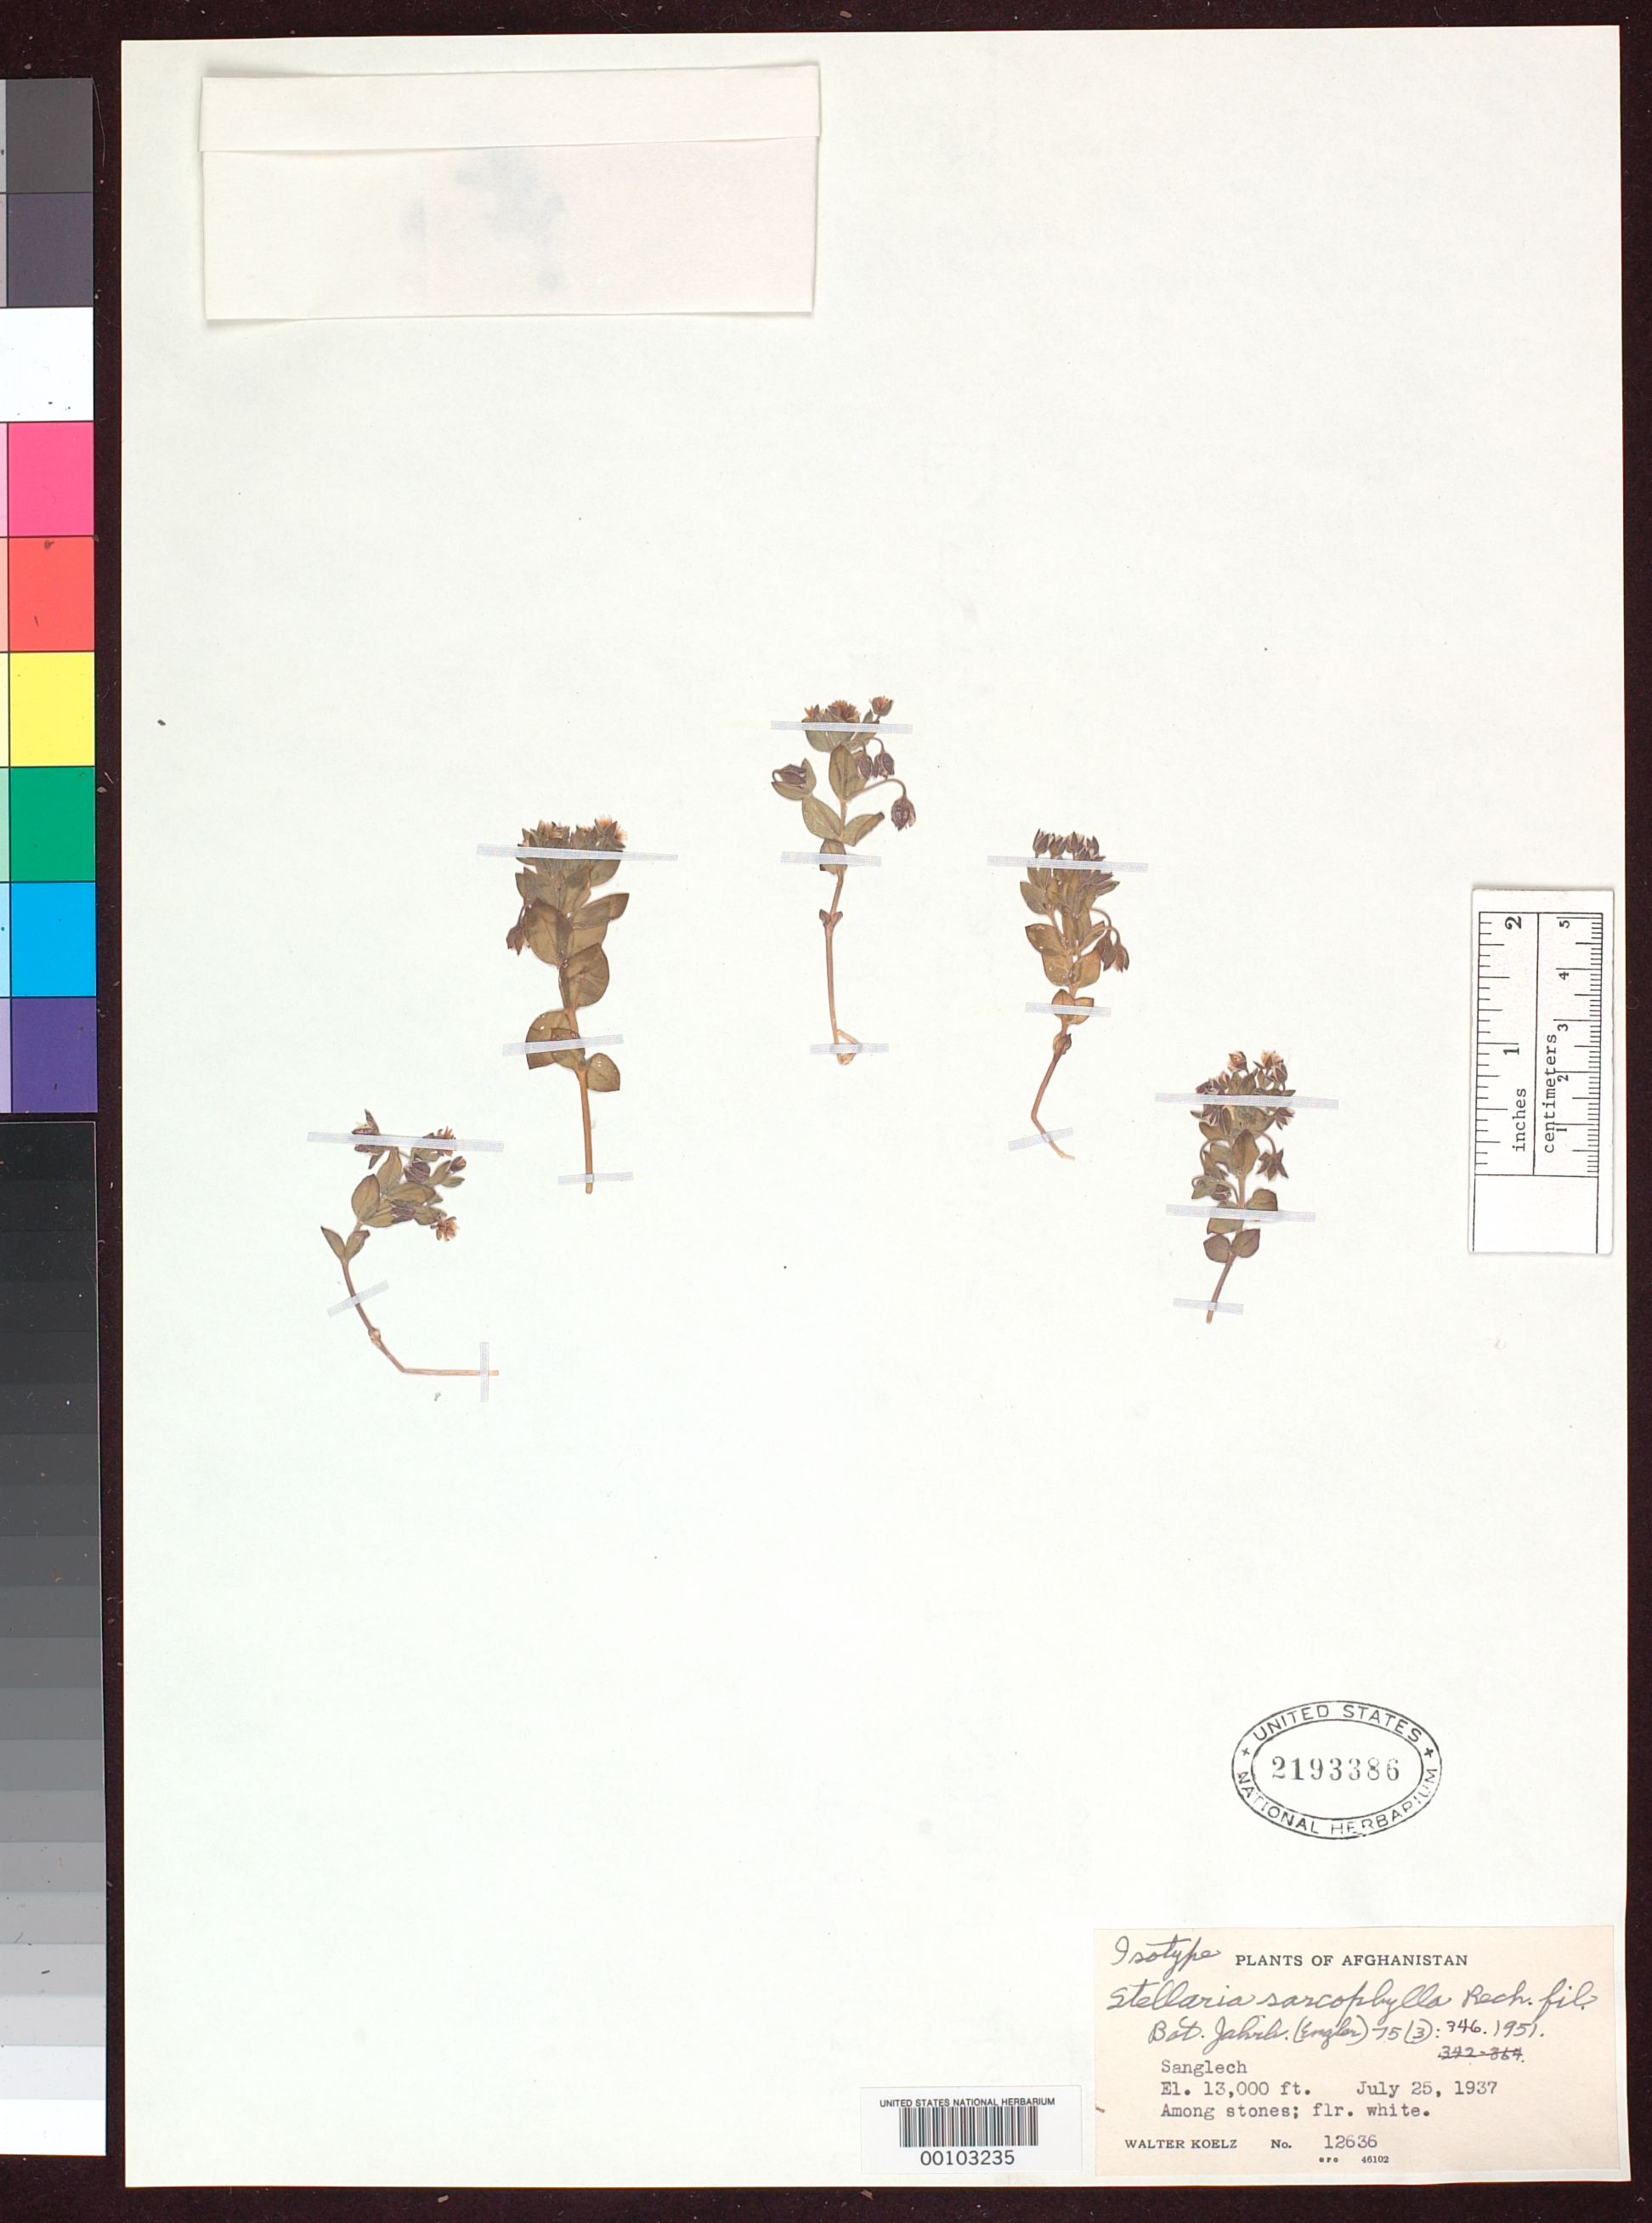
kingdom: Plantae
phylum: Tracheophyta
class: Magnoliopsida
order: Caryophyllales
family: Caryophyllaceae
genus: Stellaria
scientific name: Stellaria sarcophylla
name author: Rech. f.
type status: Isotype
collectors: W. N. Koelz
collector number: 12636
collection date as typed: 25 Jul 1937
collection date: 1937-07-25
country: Afghanistan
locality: Sanglech.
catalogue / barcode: US 2193386